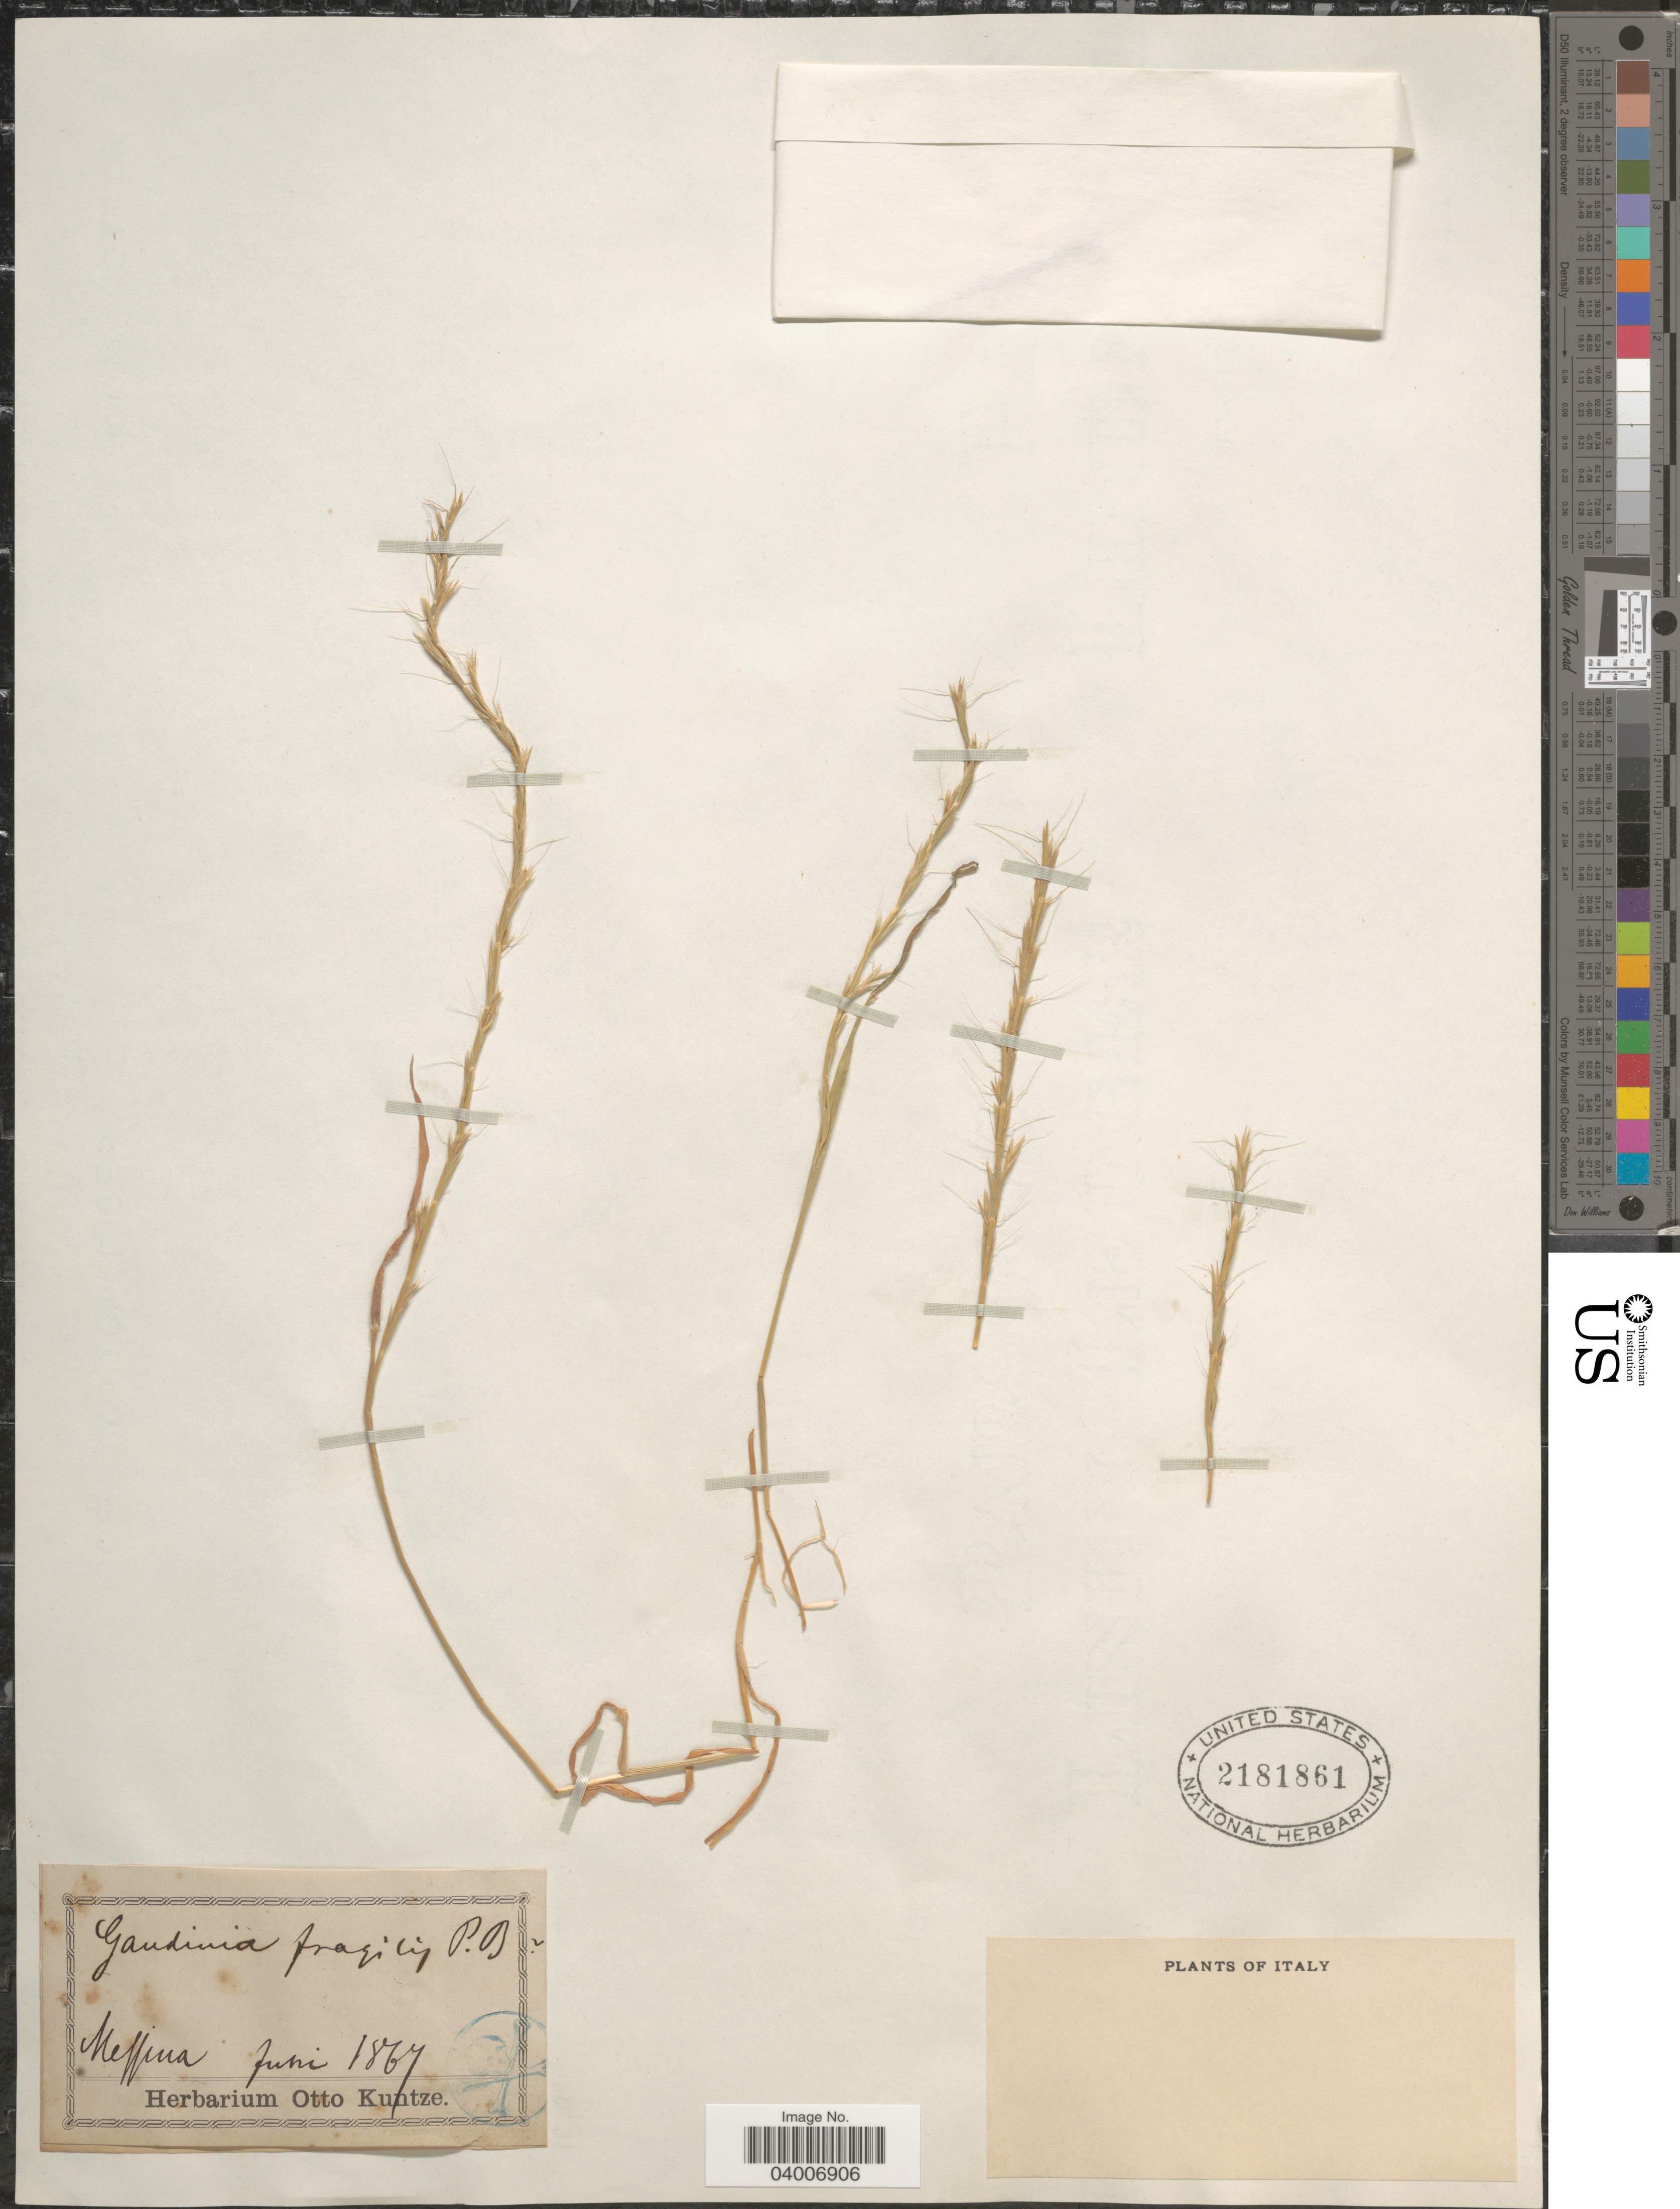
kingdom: Plantae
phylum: Tracheophyta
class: Liliopsida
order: Poales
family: Poaceae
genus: Gaudinia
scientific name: Gaudinia fragilis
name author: (L.) P. Beauv.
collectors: ex herb. Otto Kuntze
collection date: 1867-06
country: Italy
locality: Meffina.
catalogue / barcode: US 2181861